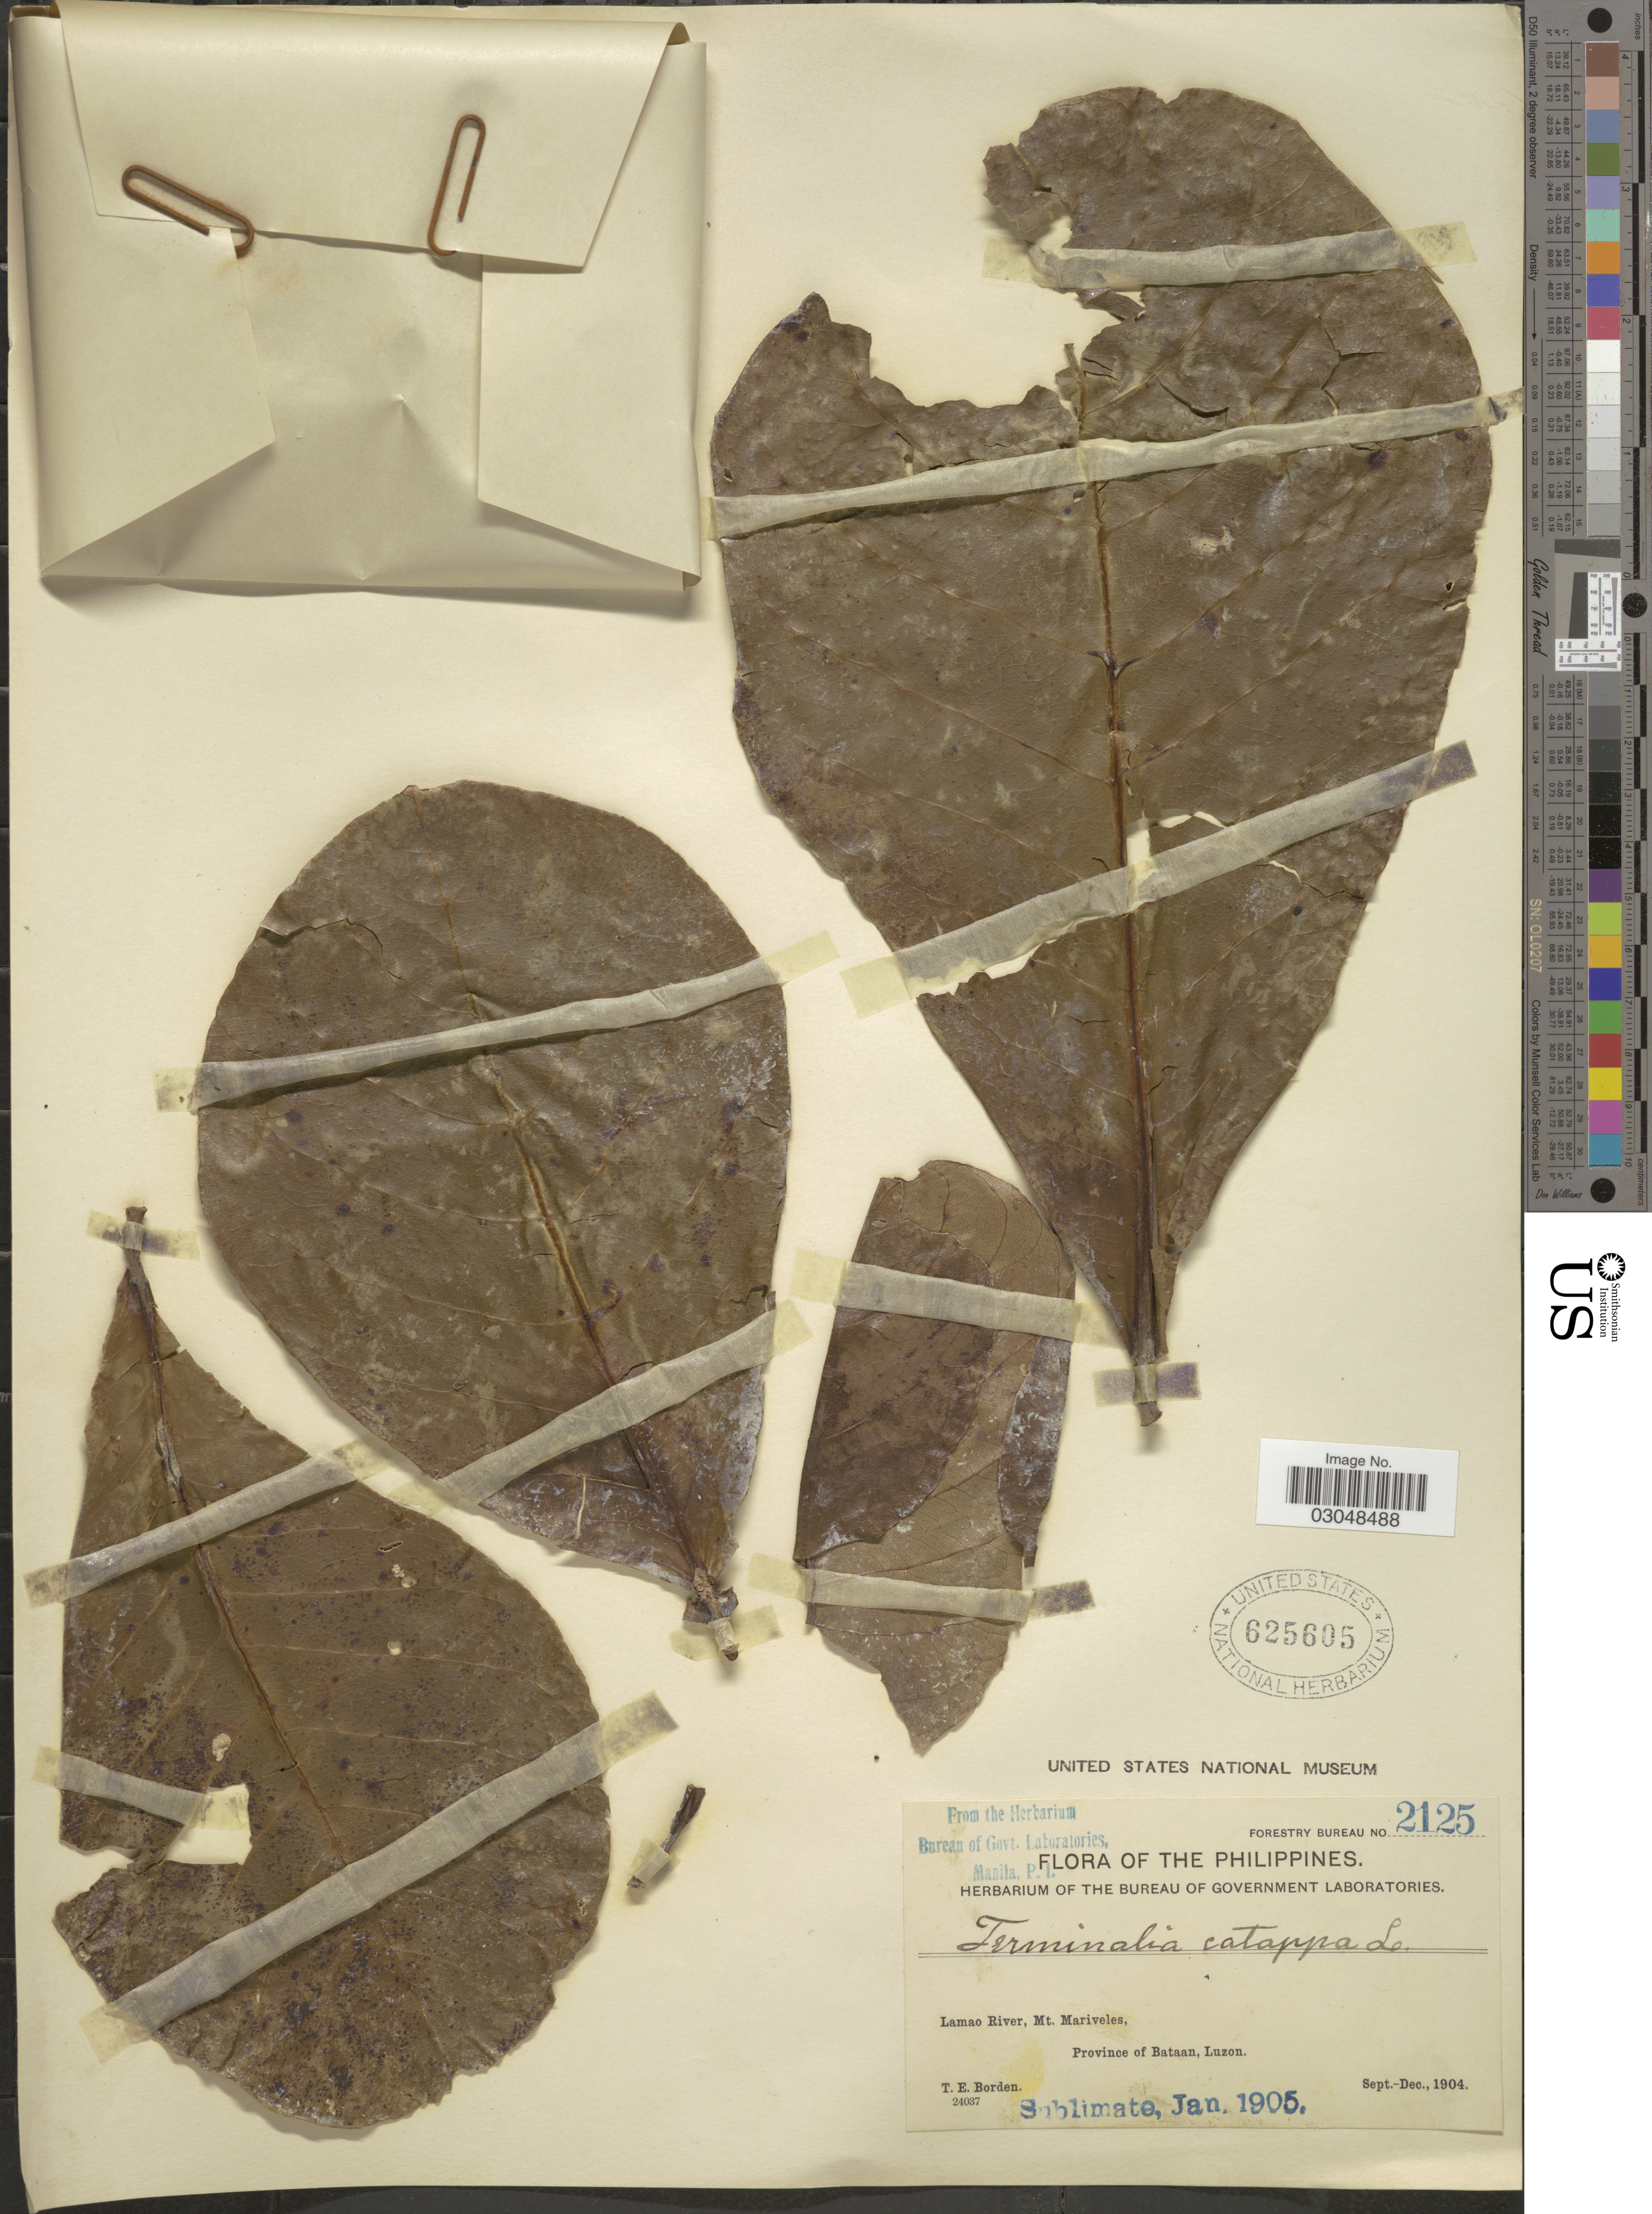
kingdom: Plantae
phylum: Tracheophyta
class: Magnoliopsida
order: Myrtales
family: Combretaceae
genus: Terminalia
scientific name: Terminalia catappa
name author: L.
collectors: T. E. Borden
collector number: Forestry Bureau 2125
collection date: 1904-09/1904-12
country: Philippines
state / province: Cagayan Valley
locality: Lamao River, Mt. Mariveles, Province of Bataan, Luzon.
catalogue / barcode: US 625605